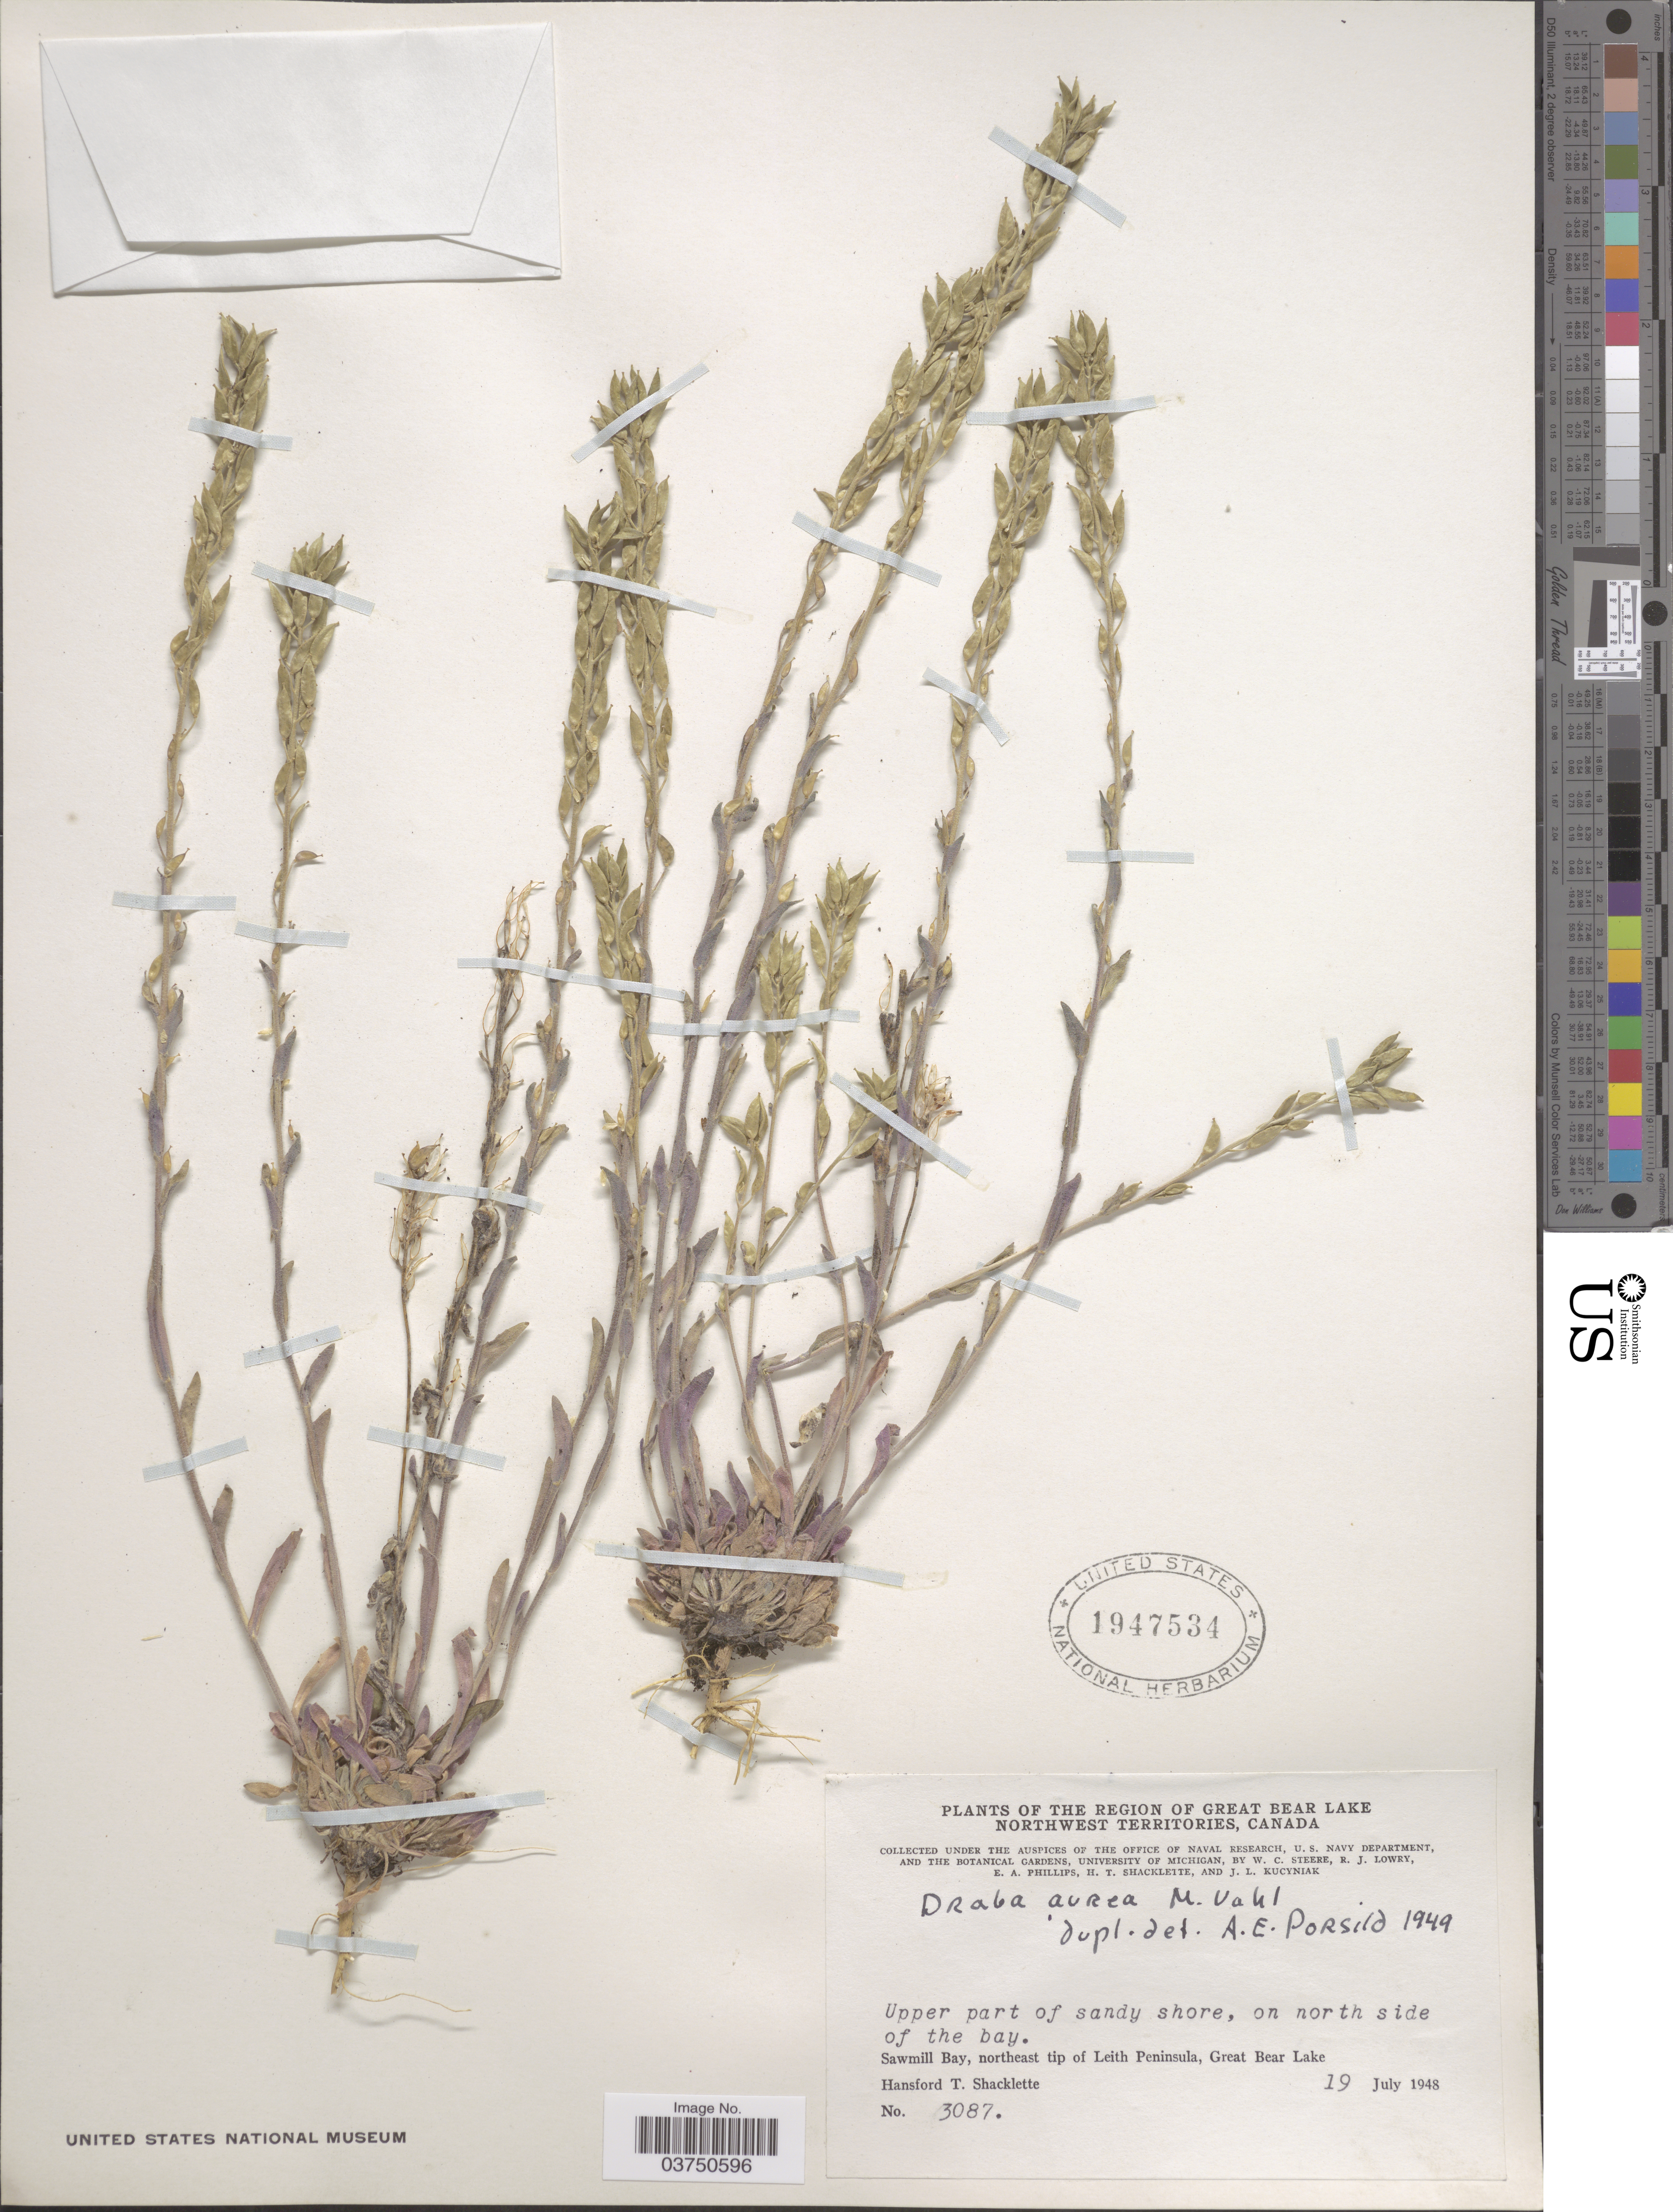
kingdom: Plantae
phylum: Tracheophyta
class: Magnoliopsida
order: Brassicales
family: Brassicaceae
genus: Draba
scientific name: Draba aurea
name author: Vahl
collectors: H. Shacklette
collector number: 3087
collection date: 1948-07-19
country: Canada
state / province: Northwest Territories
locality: The Region of Great Bear Lake. Upper part of sandy shore, on north side of the bay. Sawmill Bay, northeast tip of Leith Peninsula, Great Bear Lake.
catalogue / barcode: US 1947534